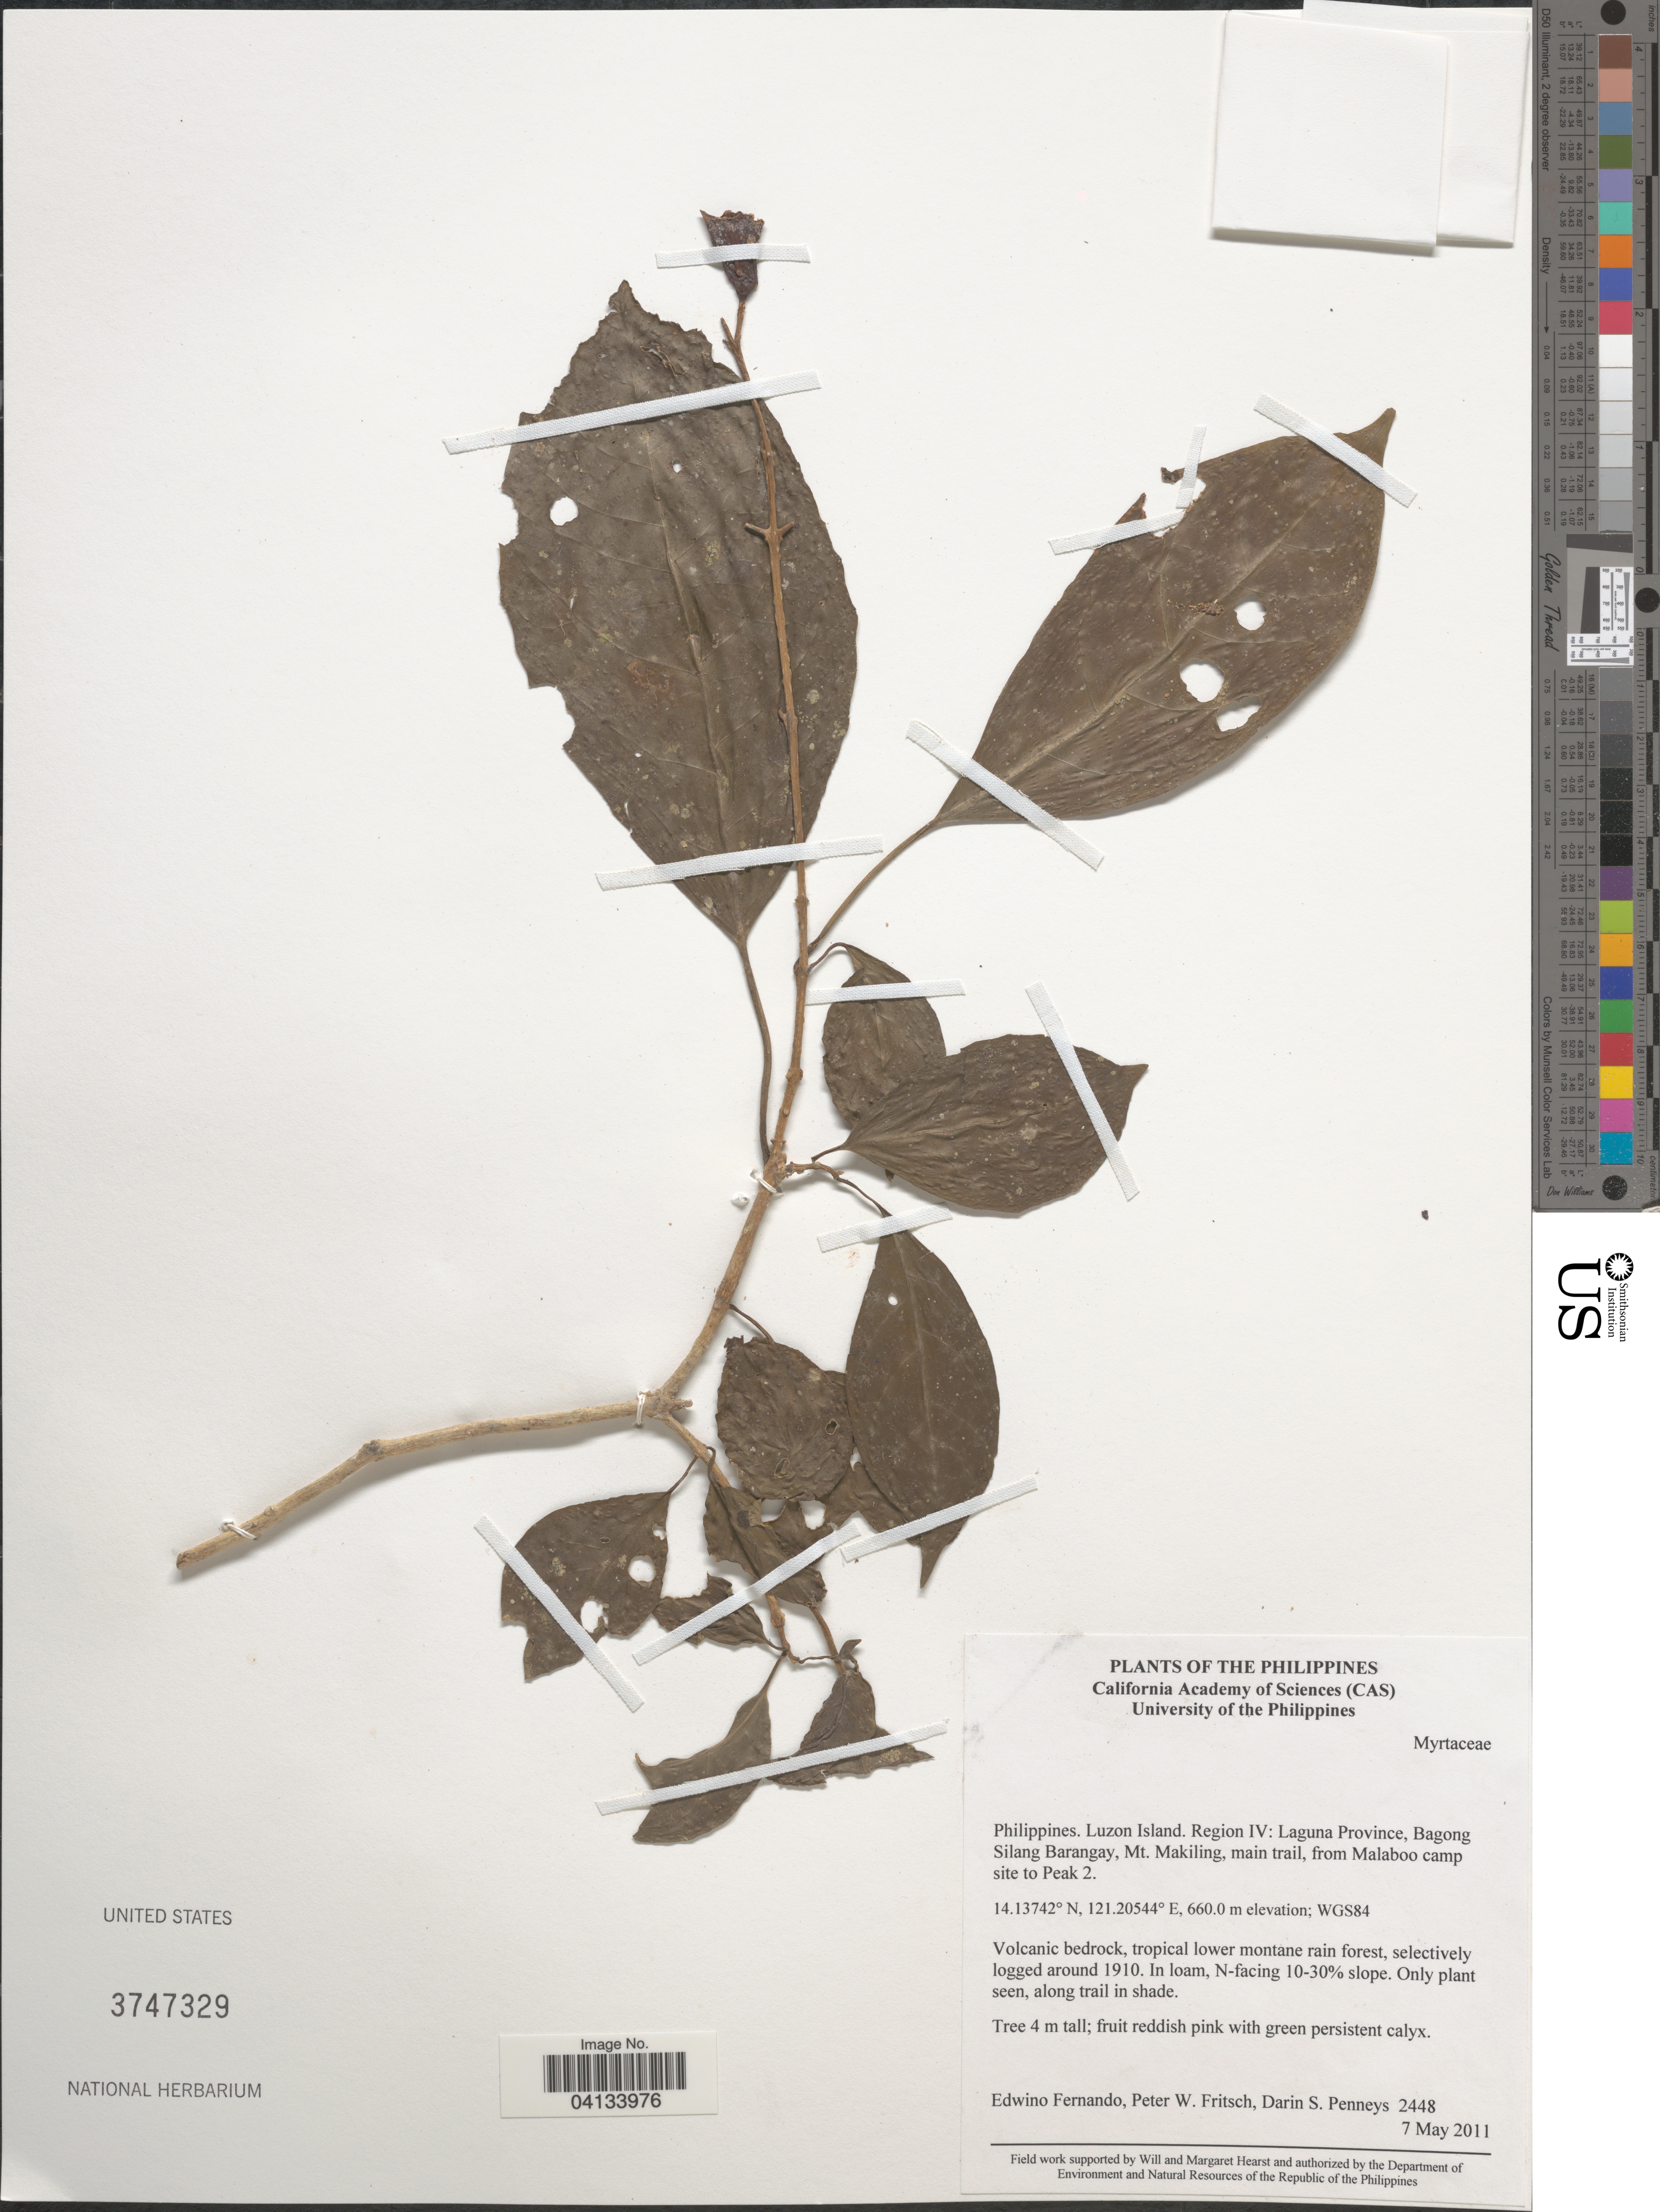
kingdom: Plantae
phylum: Tracheophyta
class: Magnoliopsida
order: Myrtales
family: Myrtaceae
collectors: E. S. Fernando, P. W. Fritsch & D. S. Penneys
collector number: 2448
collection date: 2011-05-07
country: Philippines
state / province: Calabarzon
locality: Luzon Island. Region IV: Laguna Province, Bagong Silang Barangay, Mt. Makiling, main trail, from Malaboo camp site to Peak 2. WGS84. N-facing 10-30% slope.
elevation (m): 660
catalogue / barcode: US 3747329